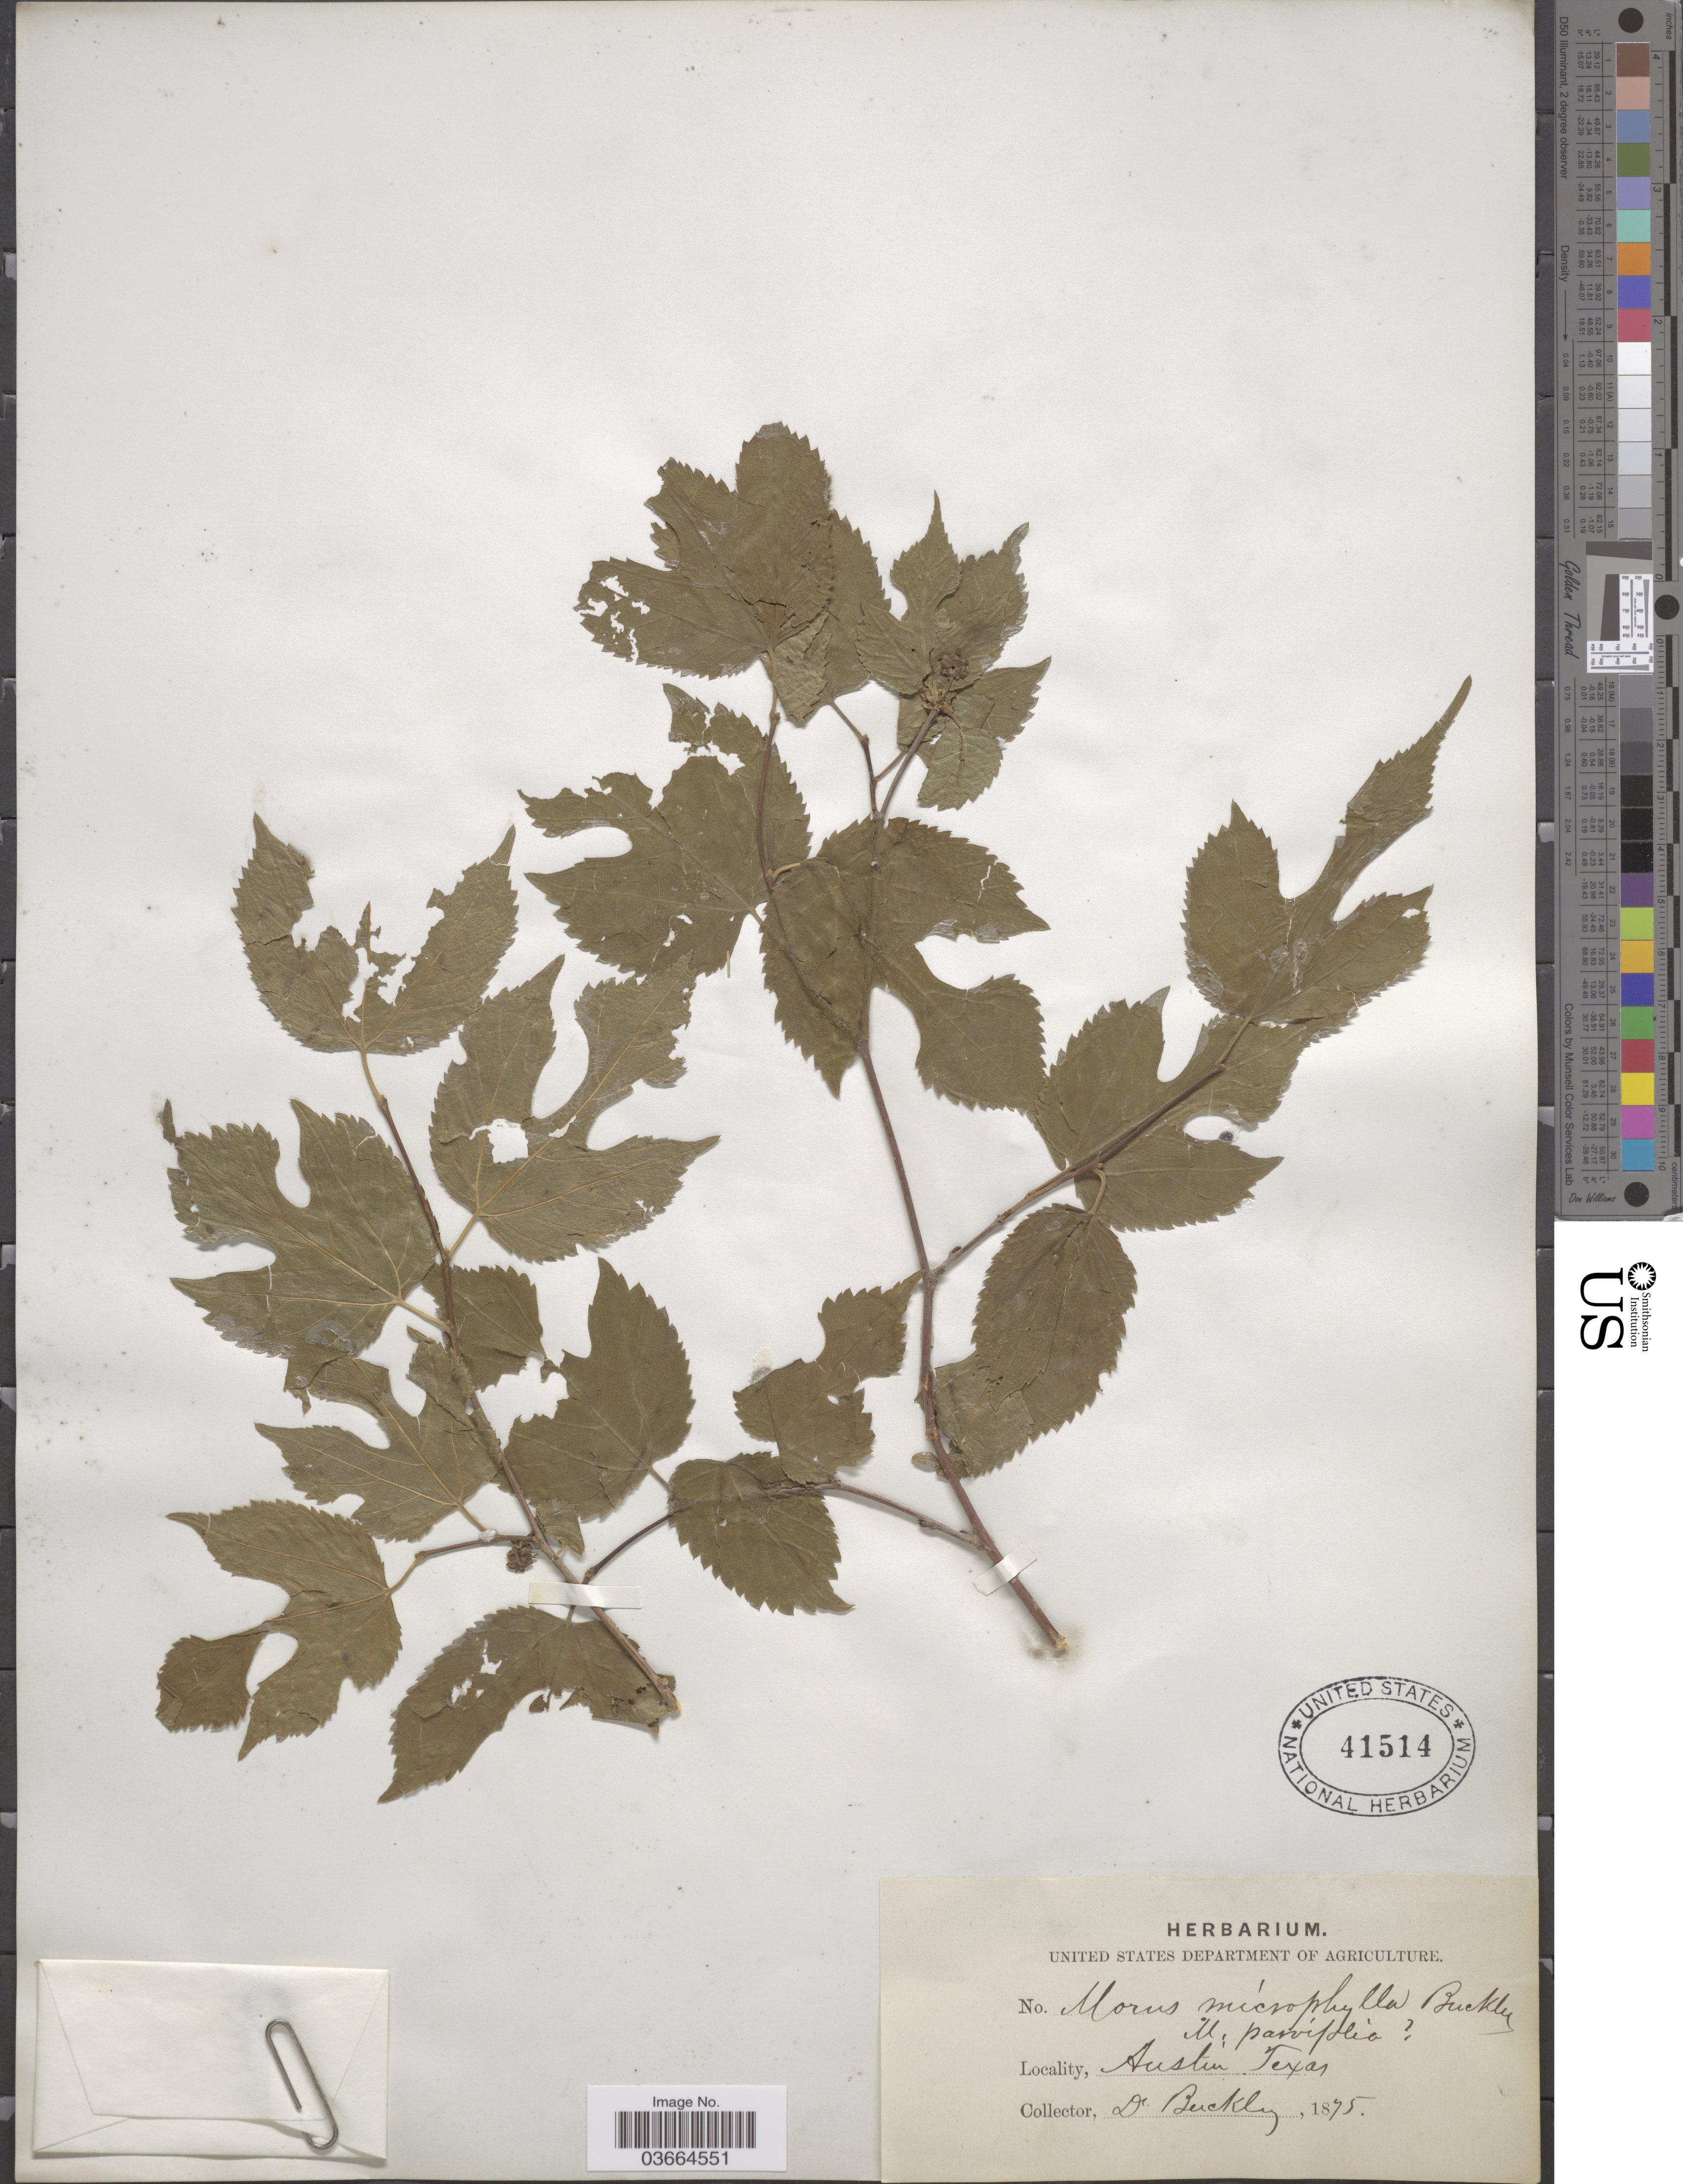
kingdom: Plantae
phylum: Tracheophyta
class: Magnoliopsida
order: Rosales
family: Moraceae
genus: Morus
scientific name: Morus microphylla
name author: Buckley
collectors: -- Buckley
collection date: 1875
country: United States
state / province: Texas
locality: Austin.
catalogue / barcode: US 41514